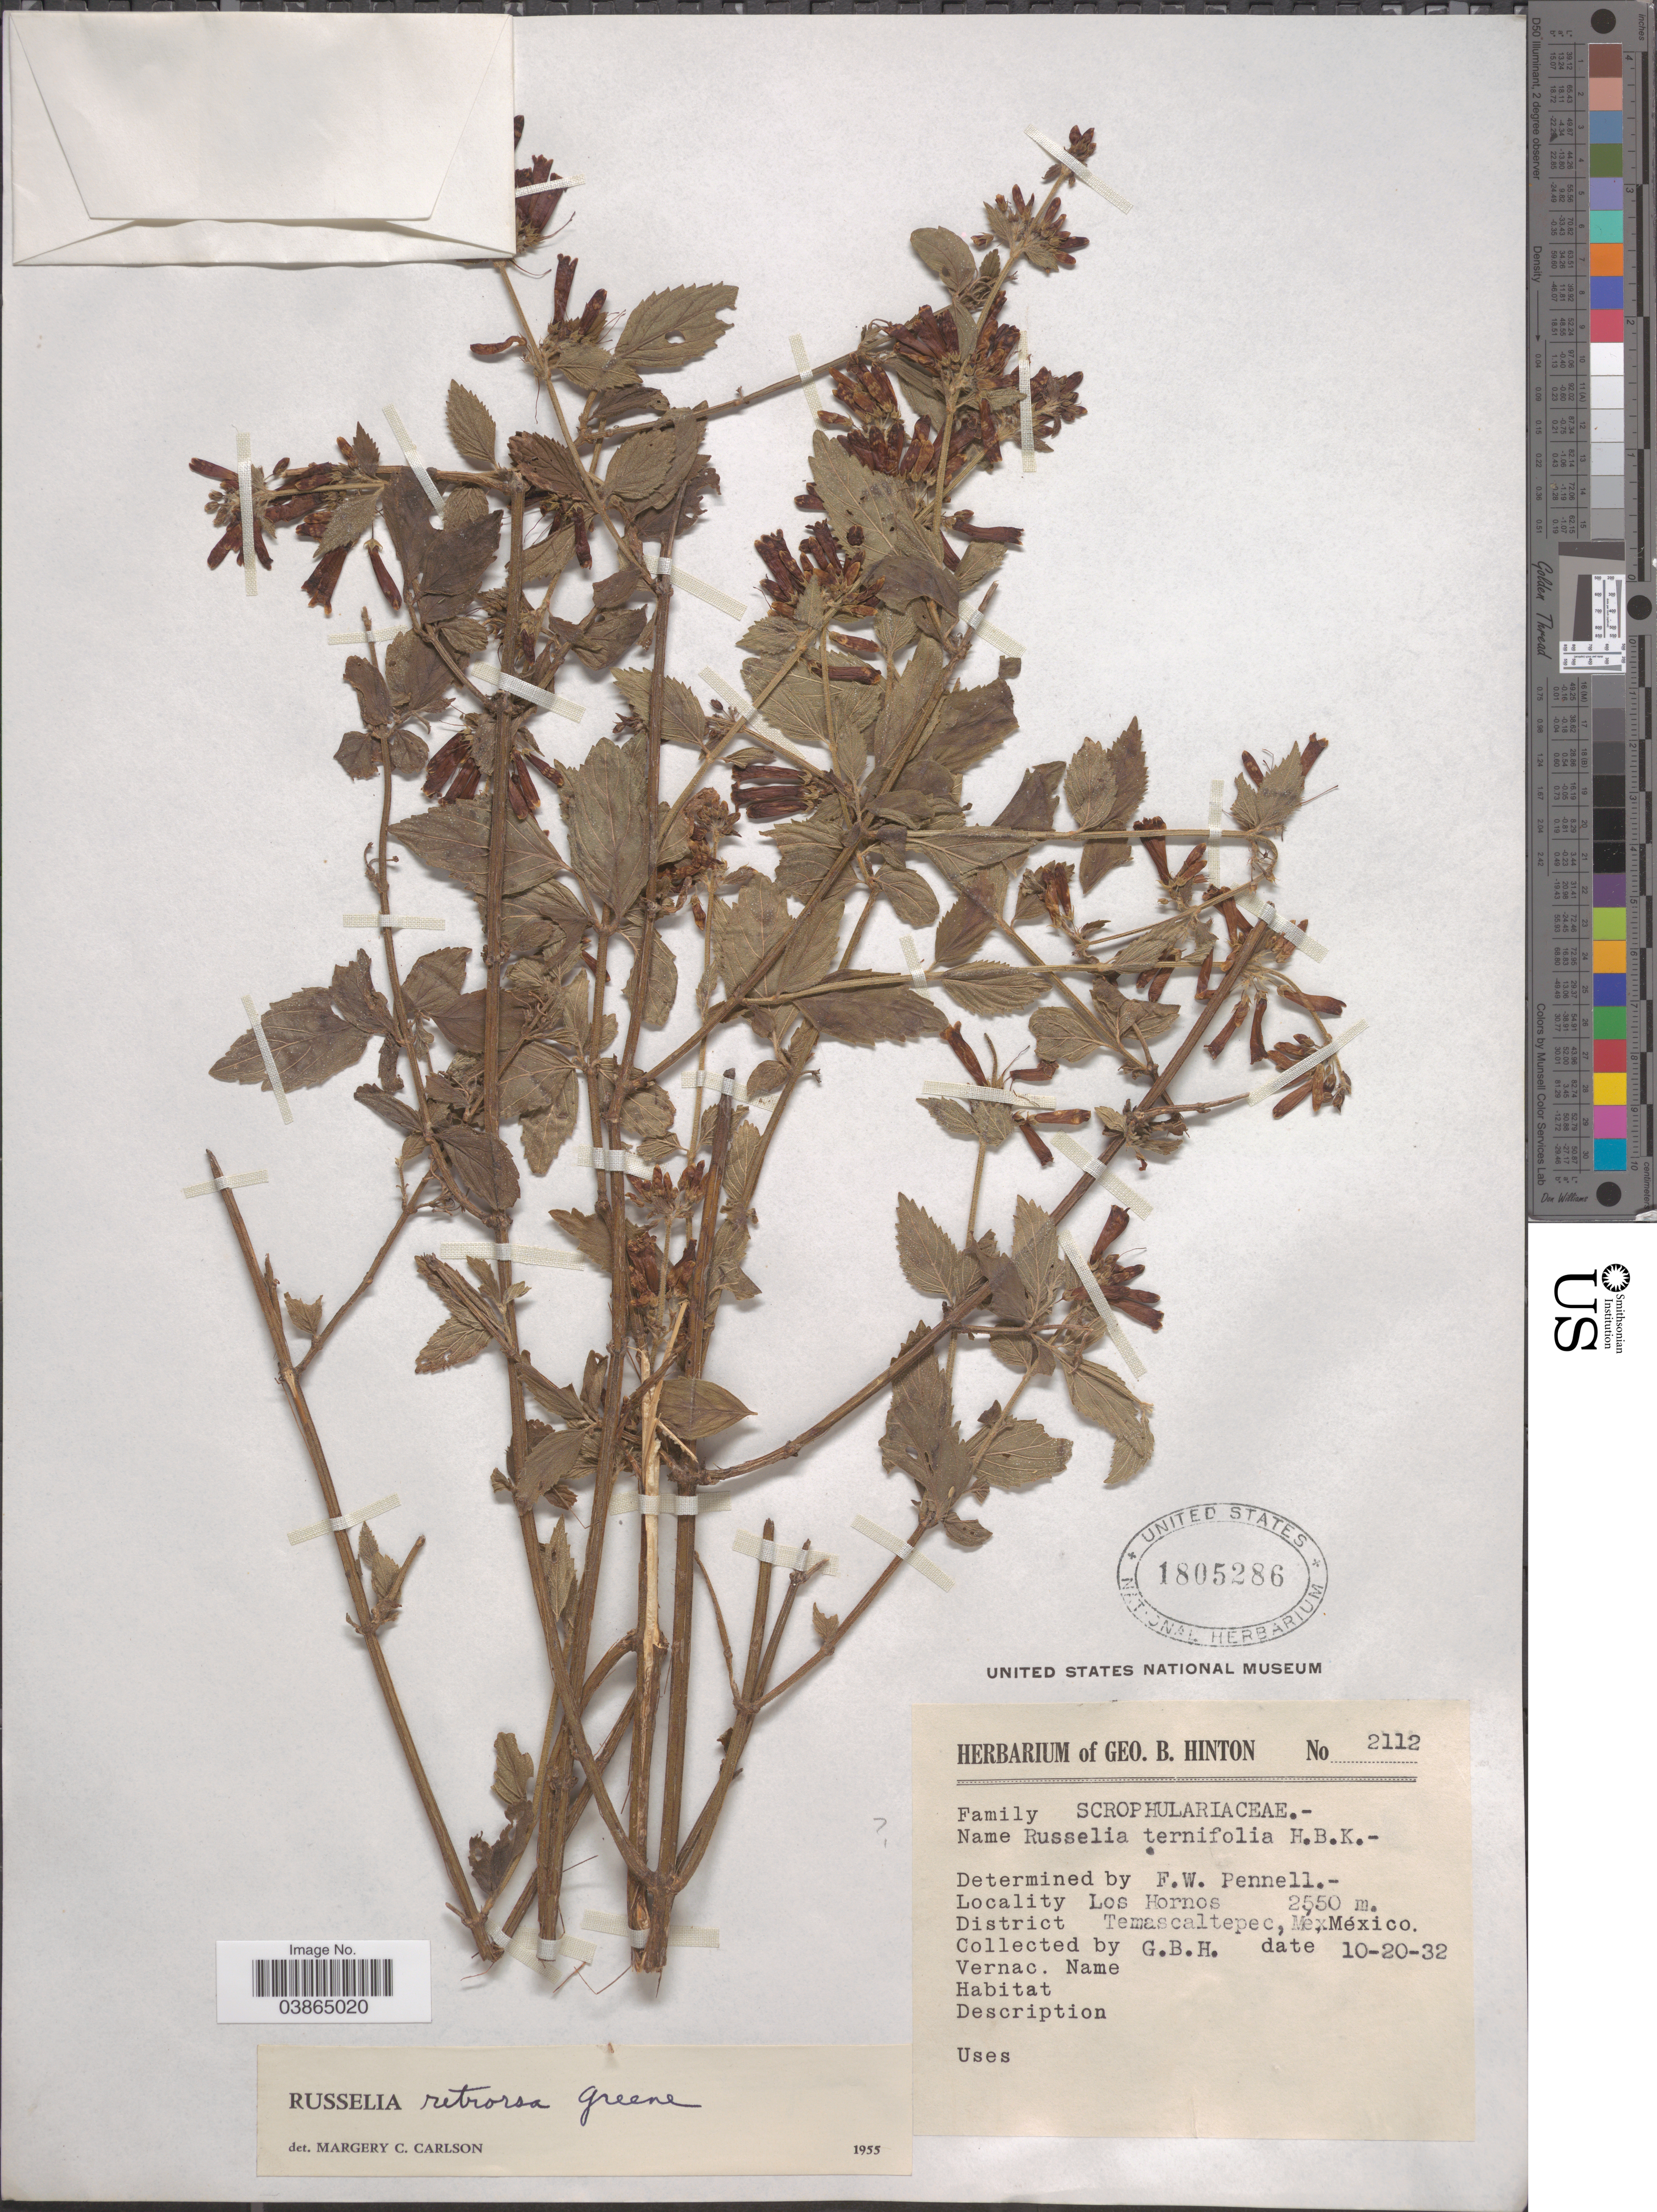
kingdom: Plantae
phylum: Tracheophyta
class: Magnoliopsida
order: Lamiales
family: Plantaginaceae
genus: Russelia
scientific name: Russelia retrorsa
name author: Greene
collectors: G. B. Hinton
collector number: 2112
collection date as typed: Transcribed d/m/y: 20/10/32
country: Mexico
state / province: México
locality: Los Hornos. District Temascaltepec.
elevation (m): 2550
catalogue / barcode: US 1805286